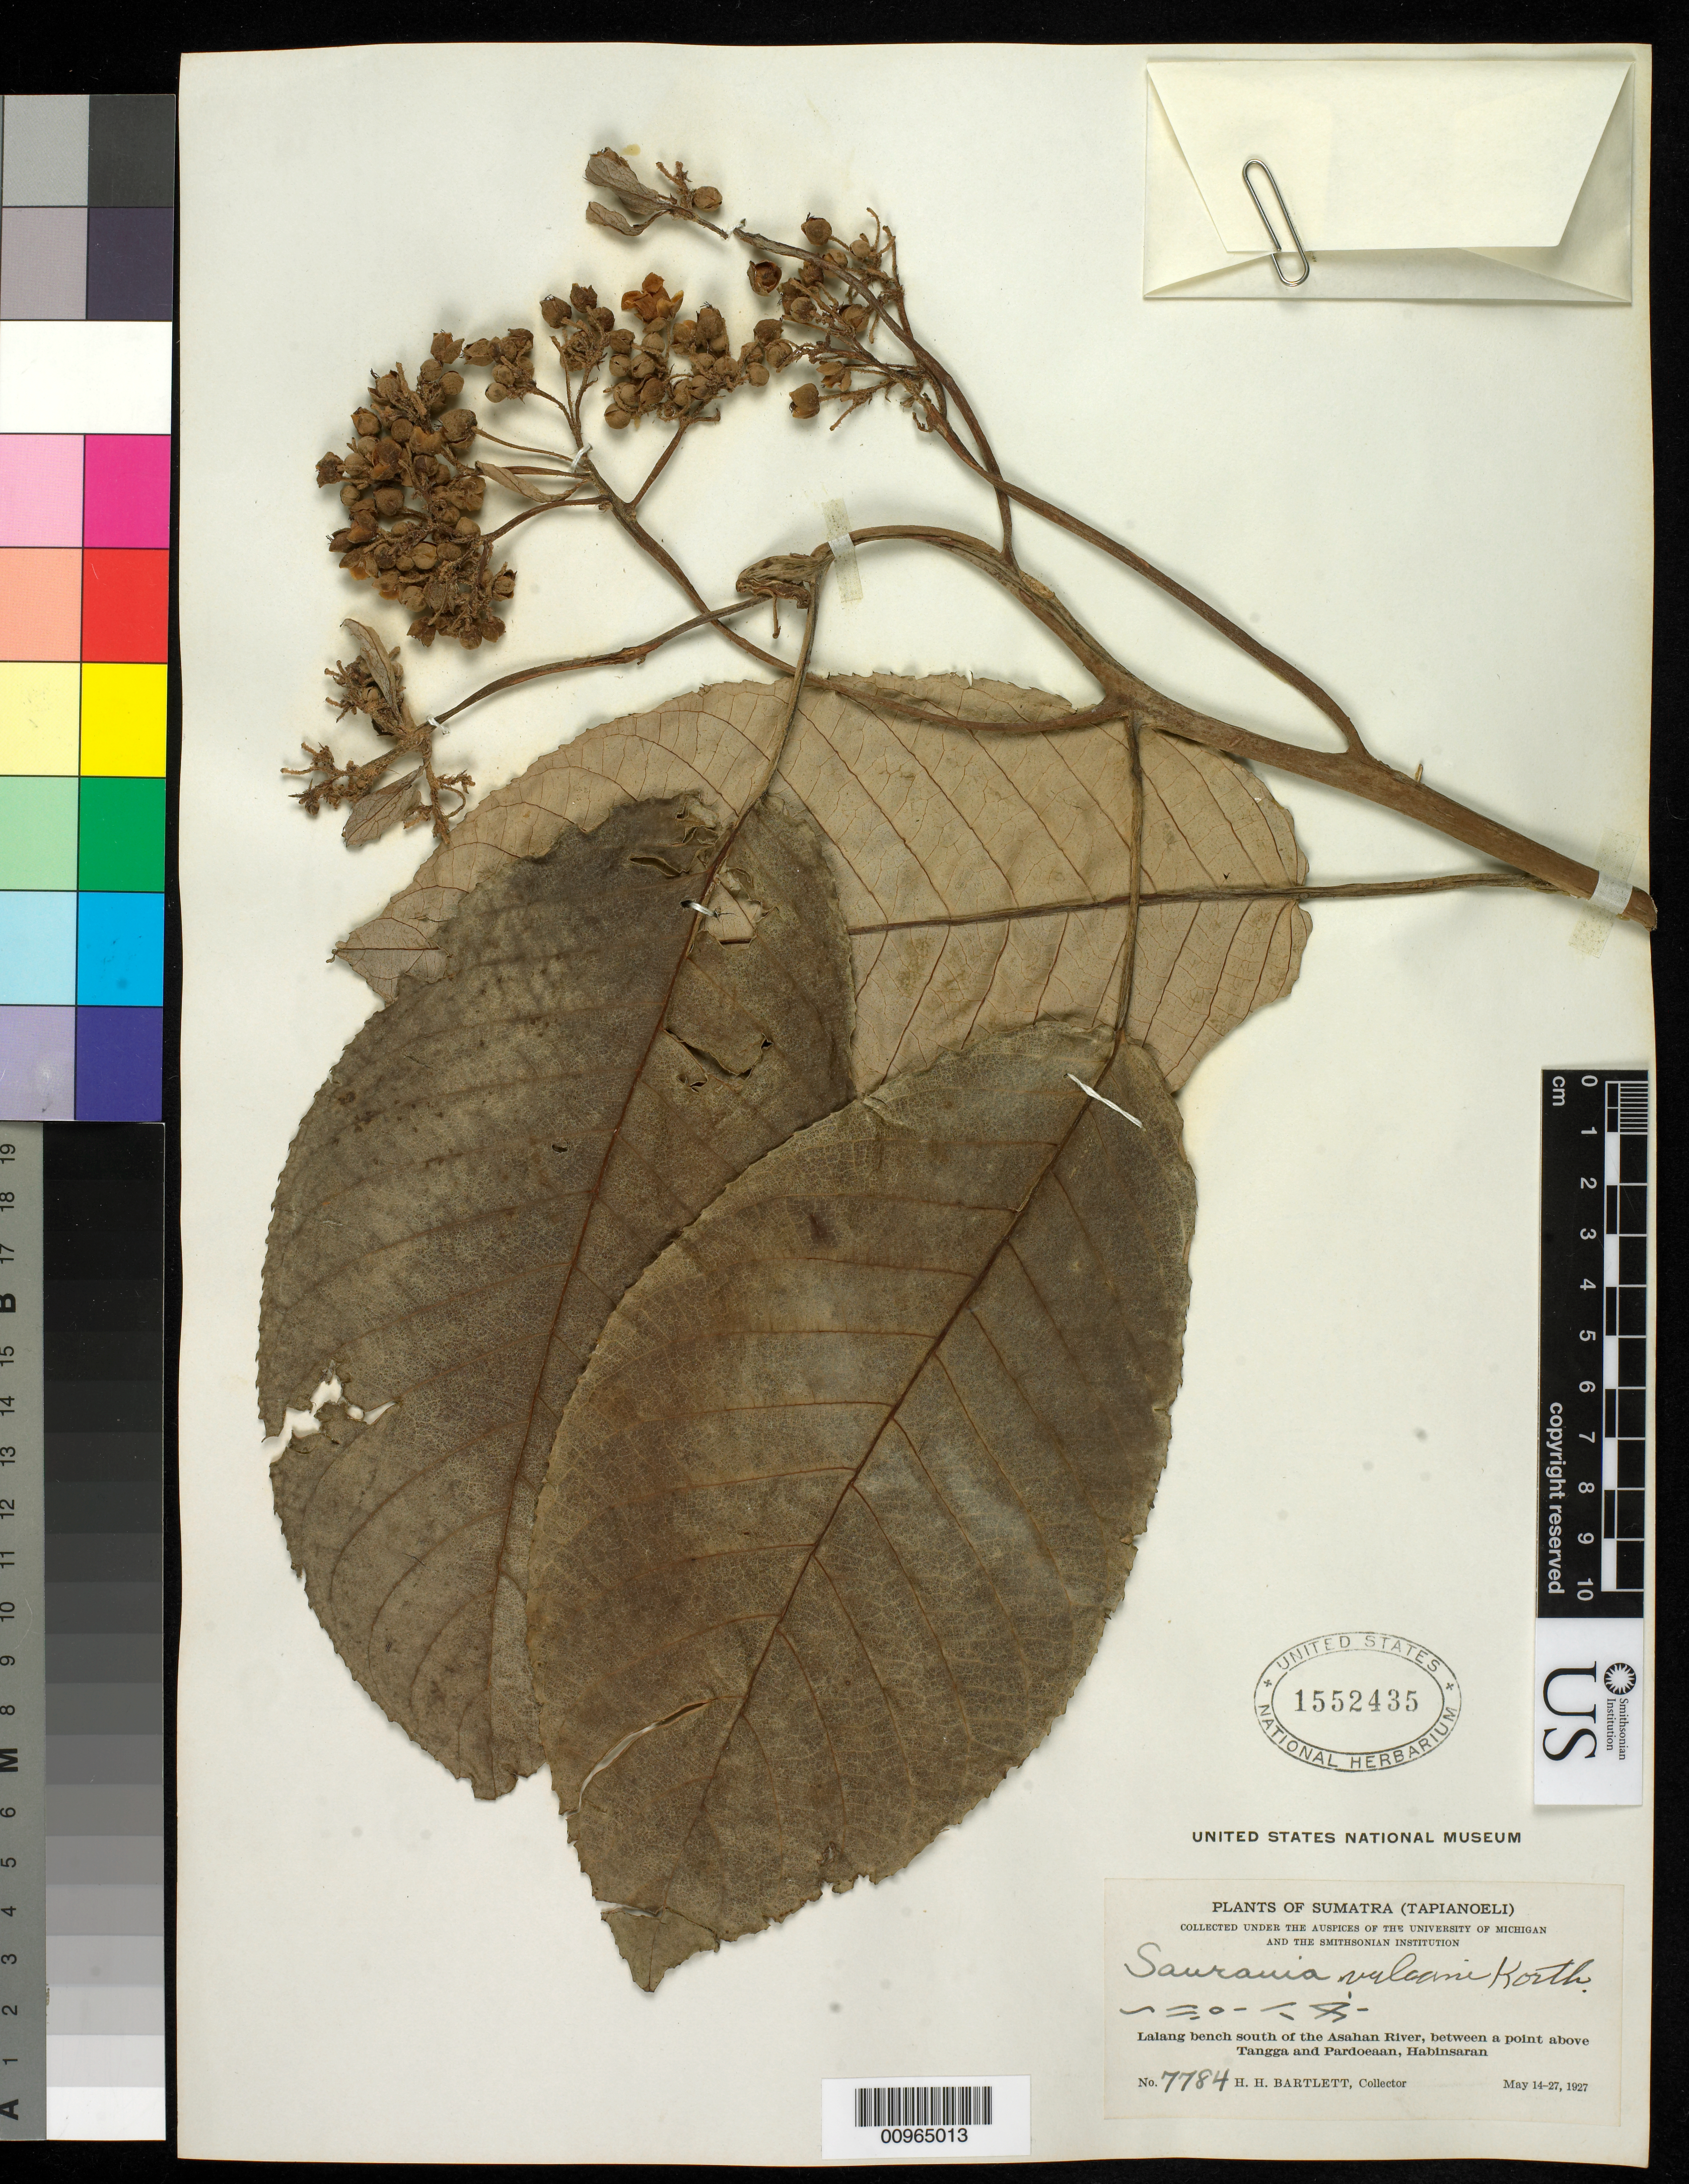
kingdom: Plantae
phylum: Tracheophyta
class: Magnoliopsida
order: Ericales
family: Actinidiaceae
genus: Saurauia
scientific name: Saurauia vulcane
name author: Korth.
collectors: H. H. Bartlett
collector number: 7784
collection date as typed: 14 May 1927 to 27 May 1927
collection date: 1927-05-14/1927-05-27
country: Indonesia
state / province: Sumatra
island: Sumatra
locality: Lalang bench south of the Asahan River, between a point above Tangga and Pardoeaan, Habinsaran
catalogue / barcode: US 1552435